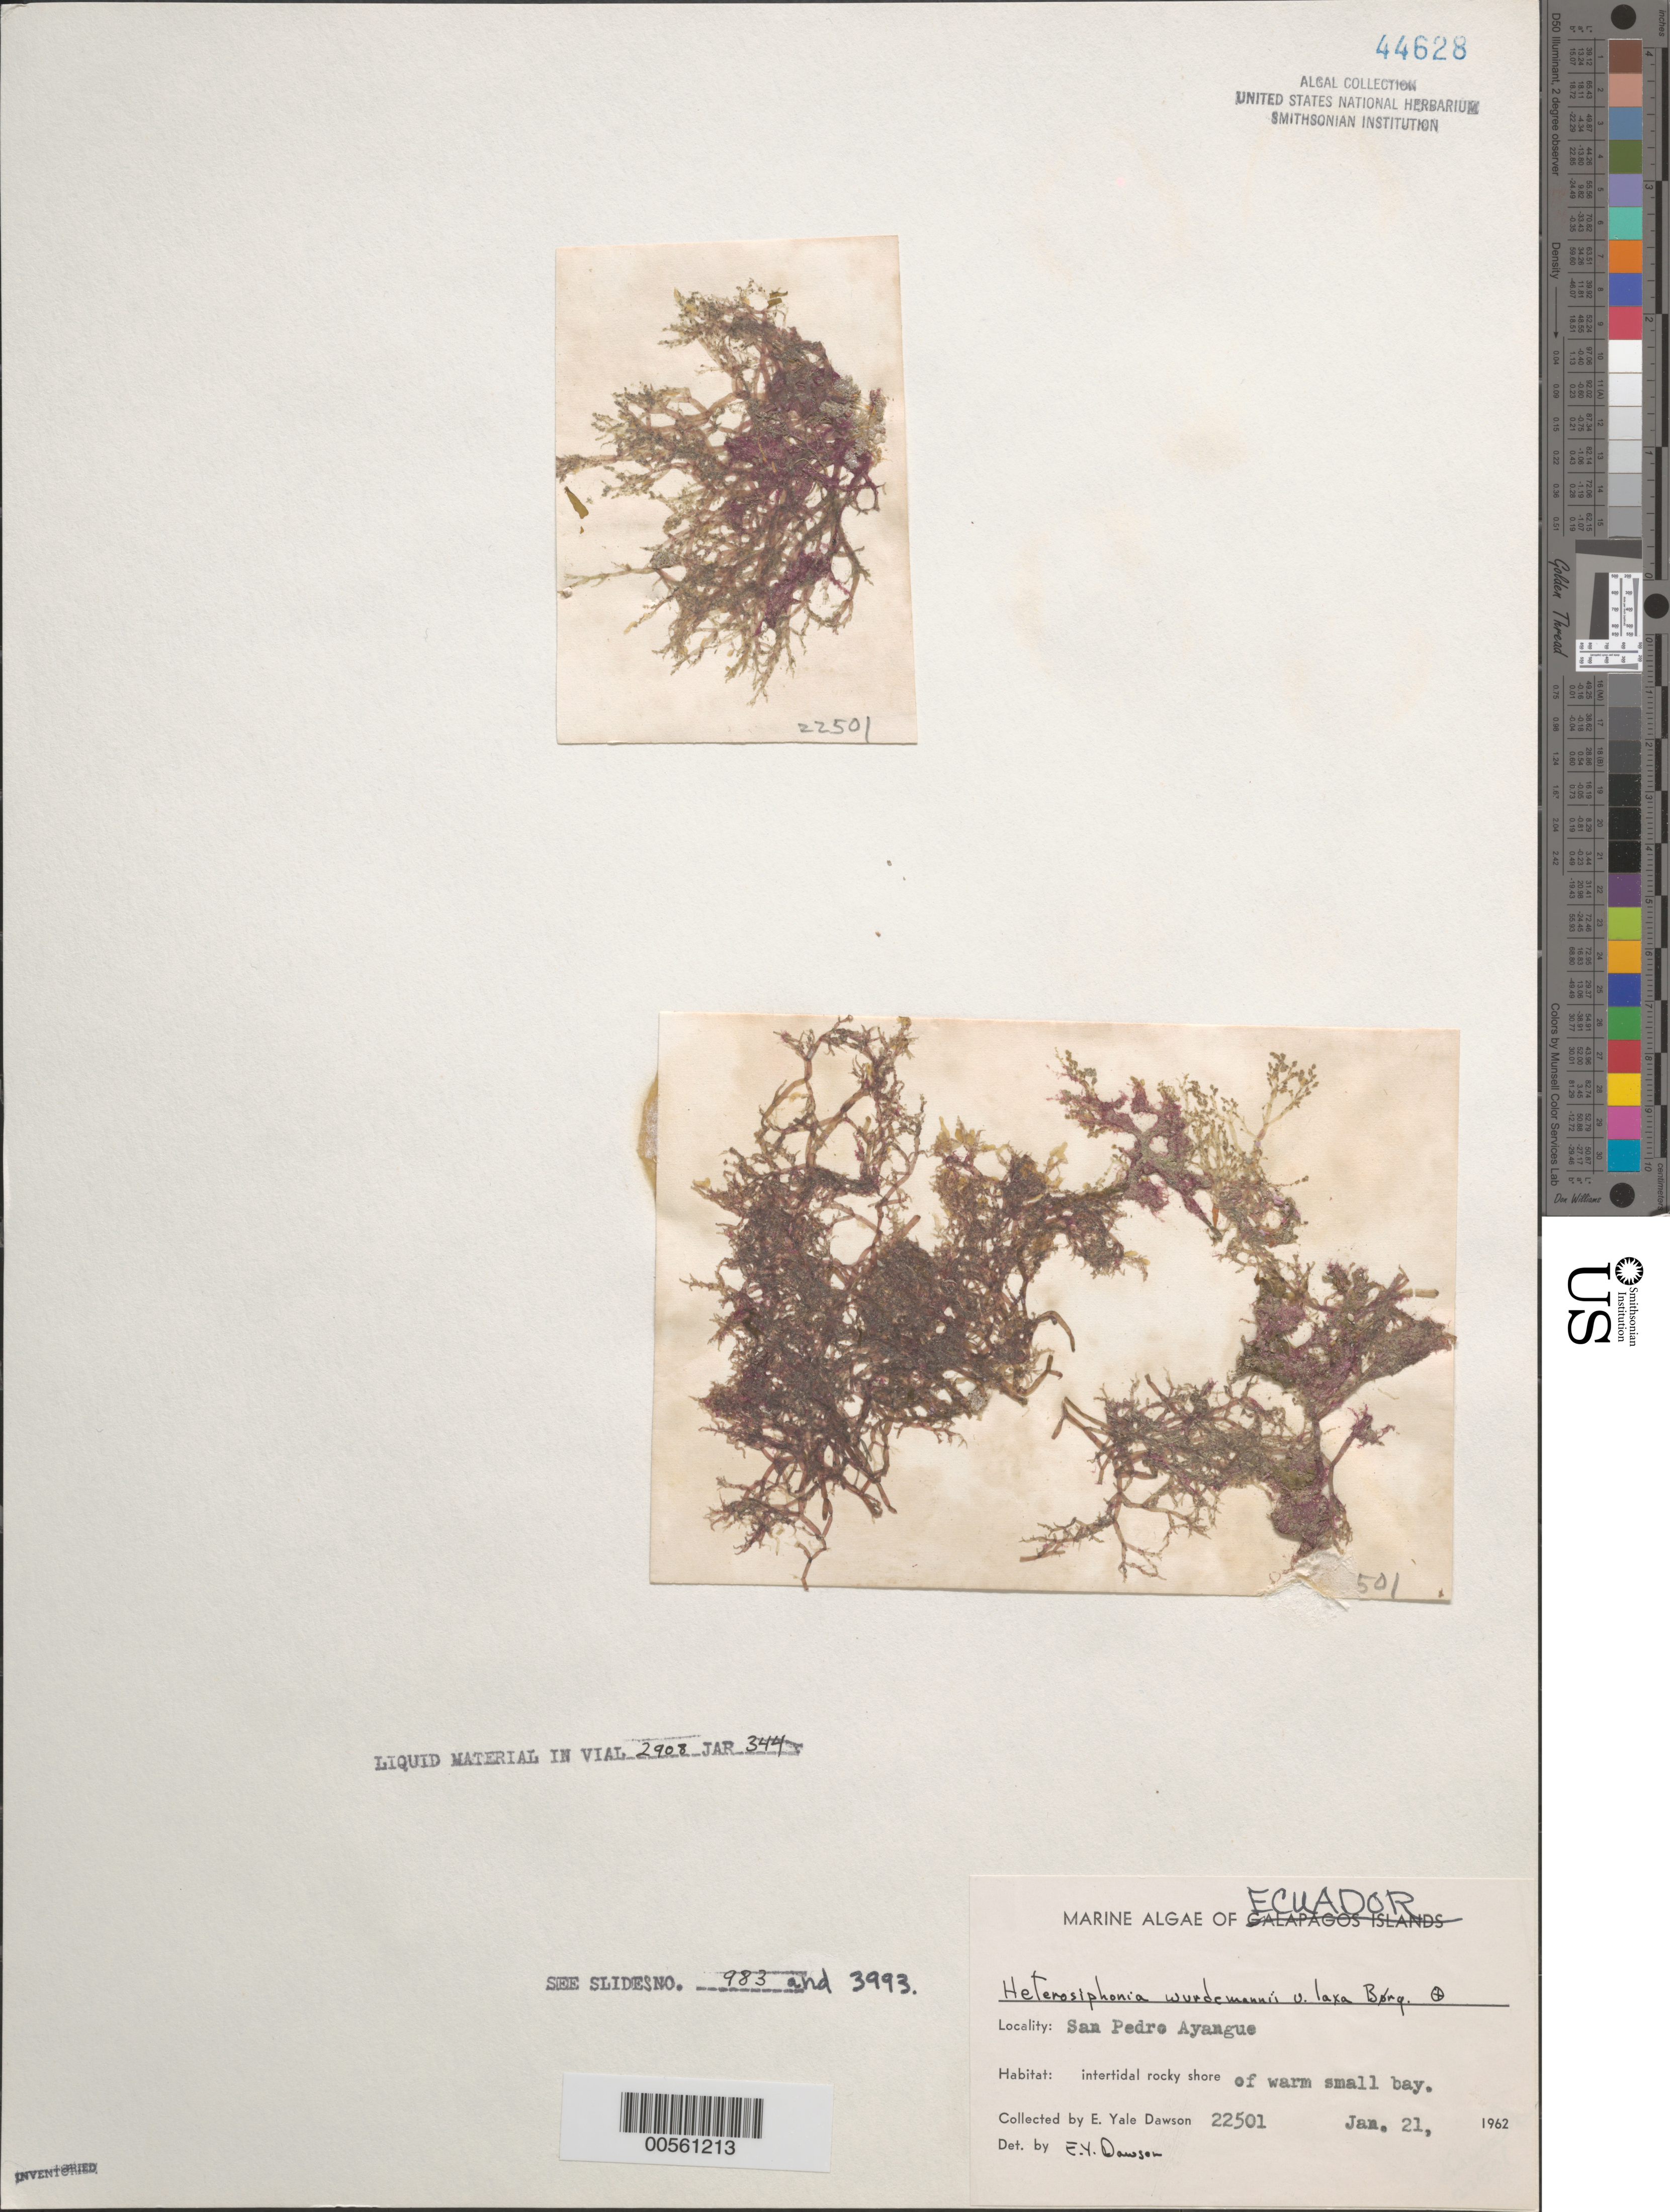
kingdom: Plantae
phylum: Rhodophyta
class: Florideophyceae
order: Ceramiales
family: Dasyaceae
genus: Heterosiphonia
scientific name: Heterosiphonia crispella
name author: (C. Agardh) M.J. Wynne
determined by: Algae name updating Project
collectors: E. Y. Dawson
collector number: EYD 22501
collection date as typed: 21 Jan 1962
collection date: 1962-01-21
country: Ecuador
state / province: Guayas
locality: San Pedro, Ayangue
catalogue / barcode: US 44628